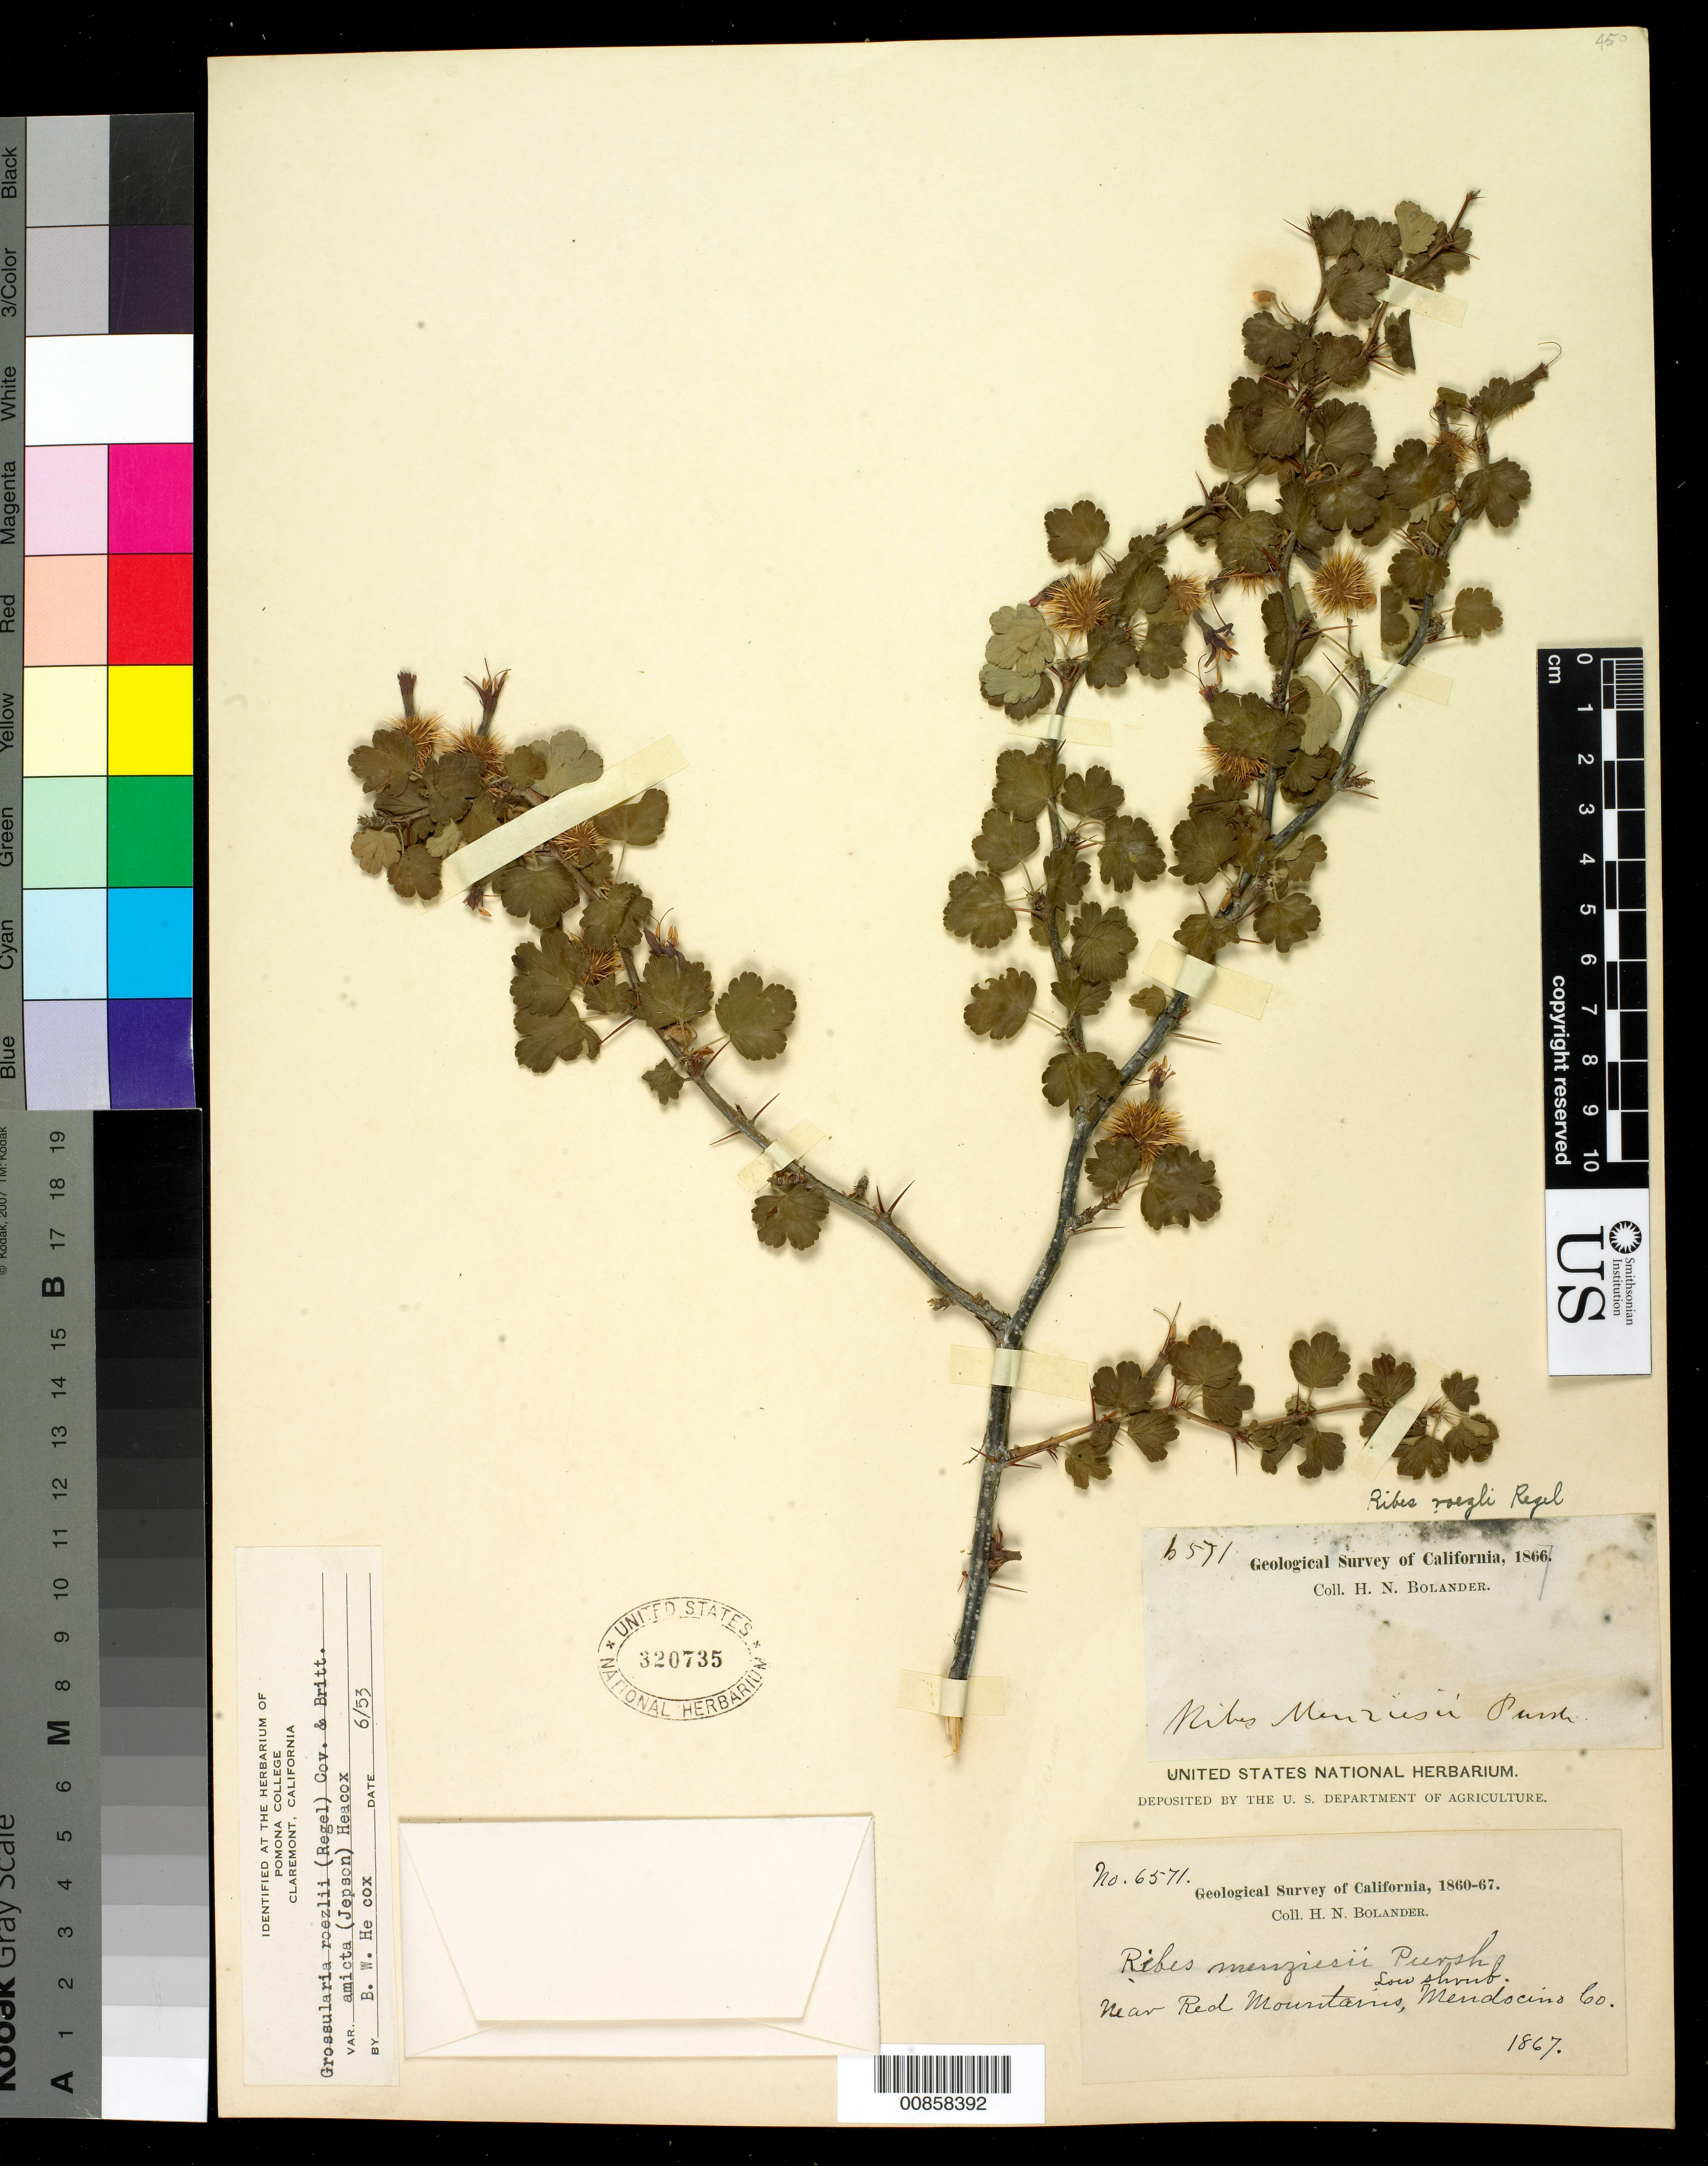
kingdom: Plantae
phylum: Tracheophyta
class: Magnoliopsida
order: Saxifragales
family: Grossulariaceae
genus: Ribes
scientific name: Ribes roezlii var. amictum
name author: (Greene) Jeps.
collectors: H. Bolander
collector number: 6571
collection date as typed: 1867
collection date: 1867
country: United States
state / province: California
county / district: Mendocino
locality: Near Red Mts.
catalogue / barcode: US 320735